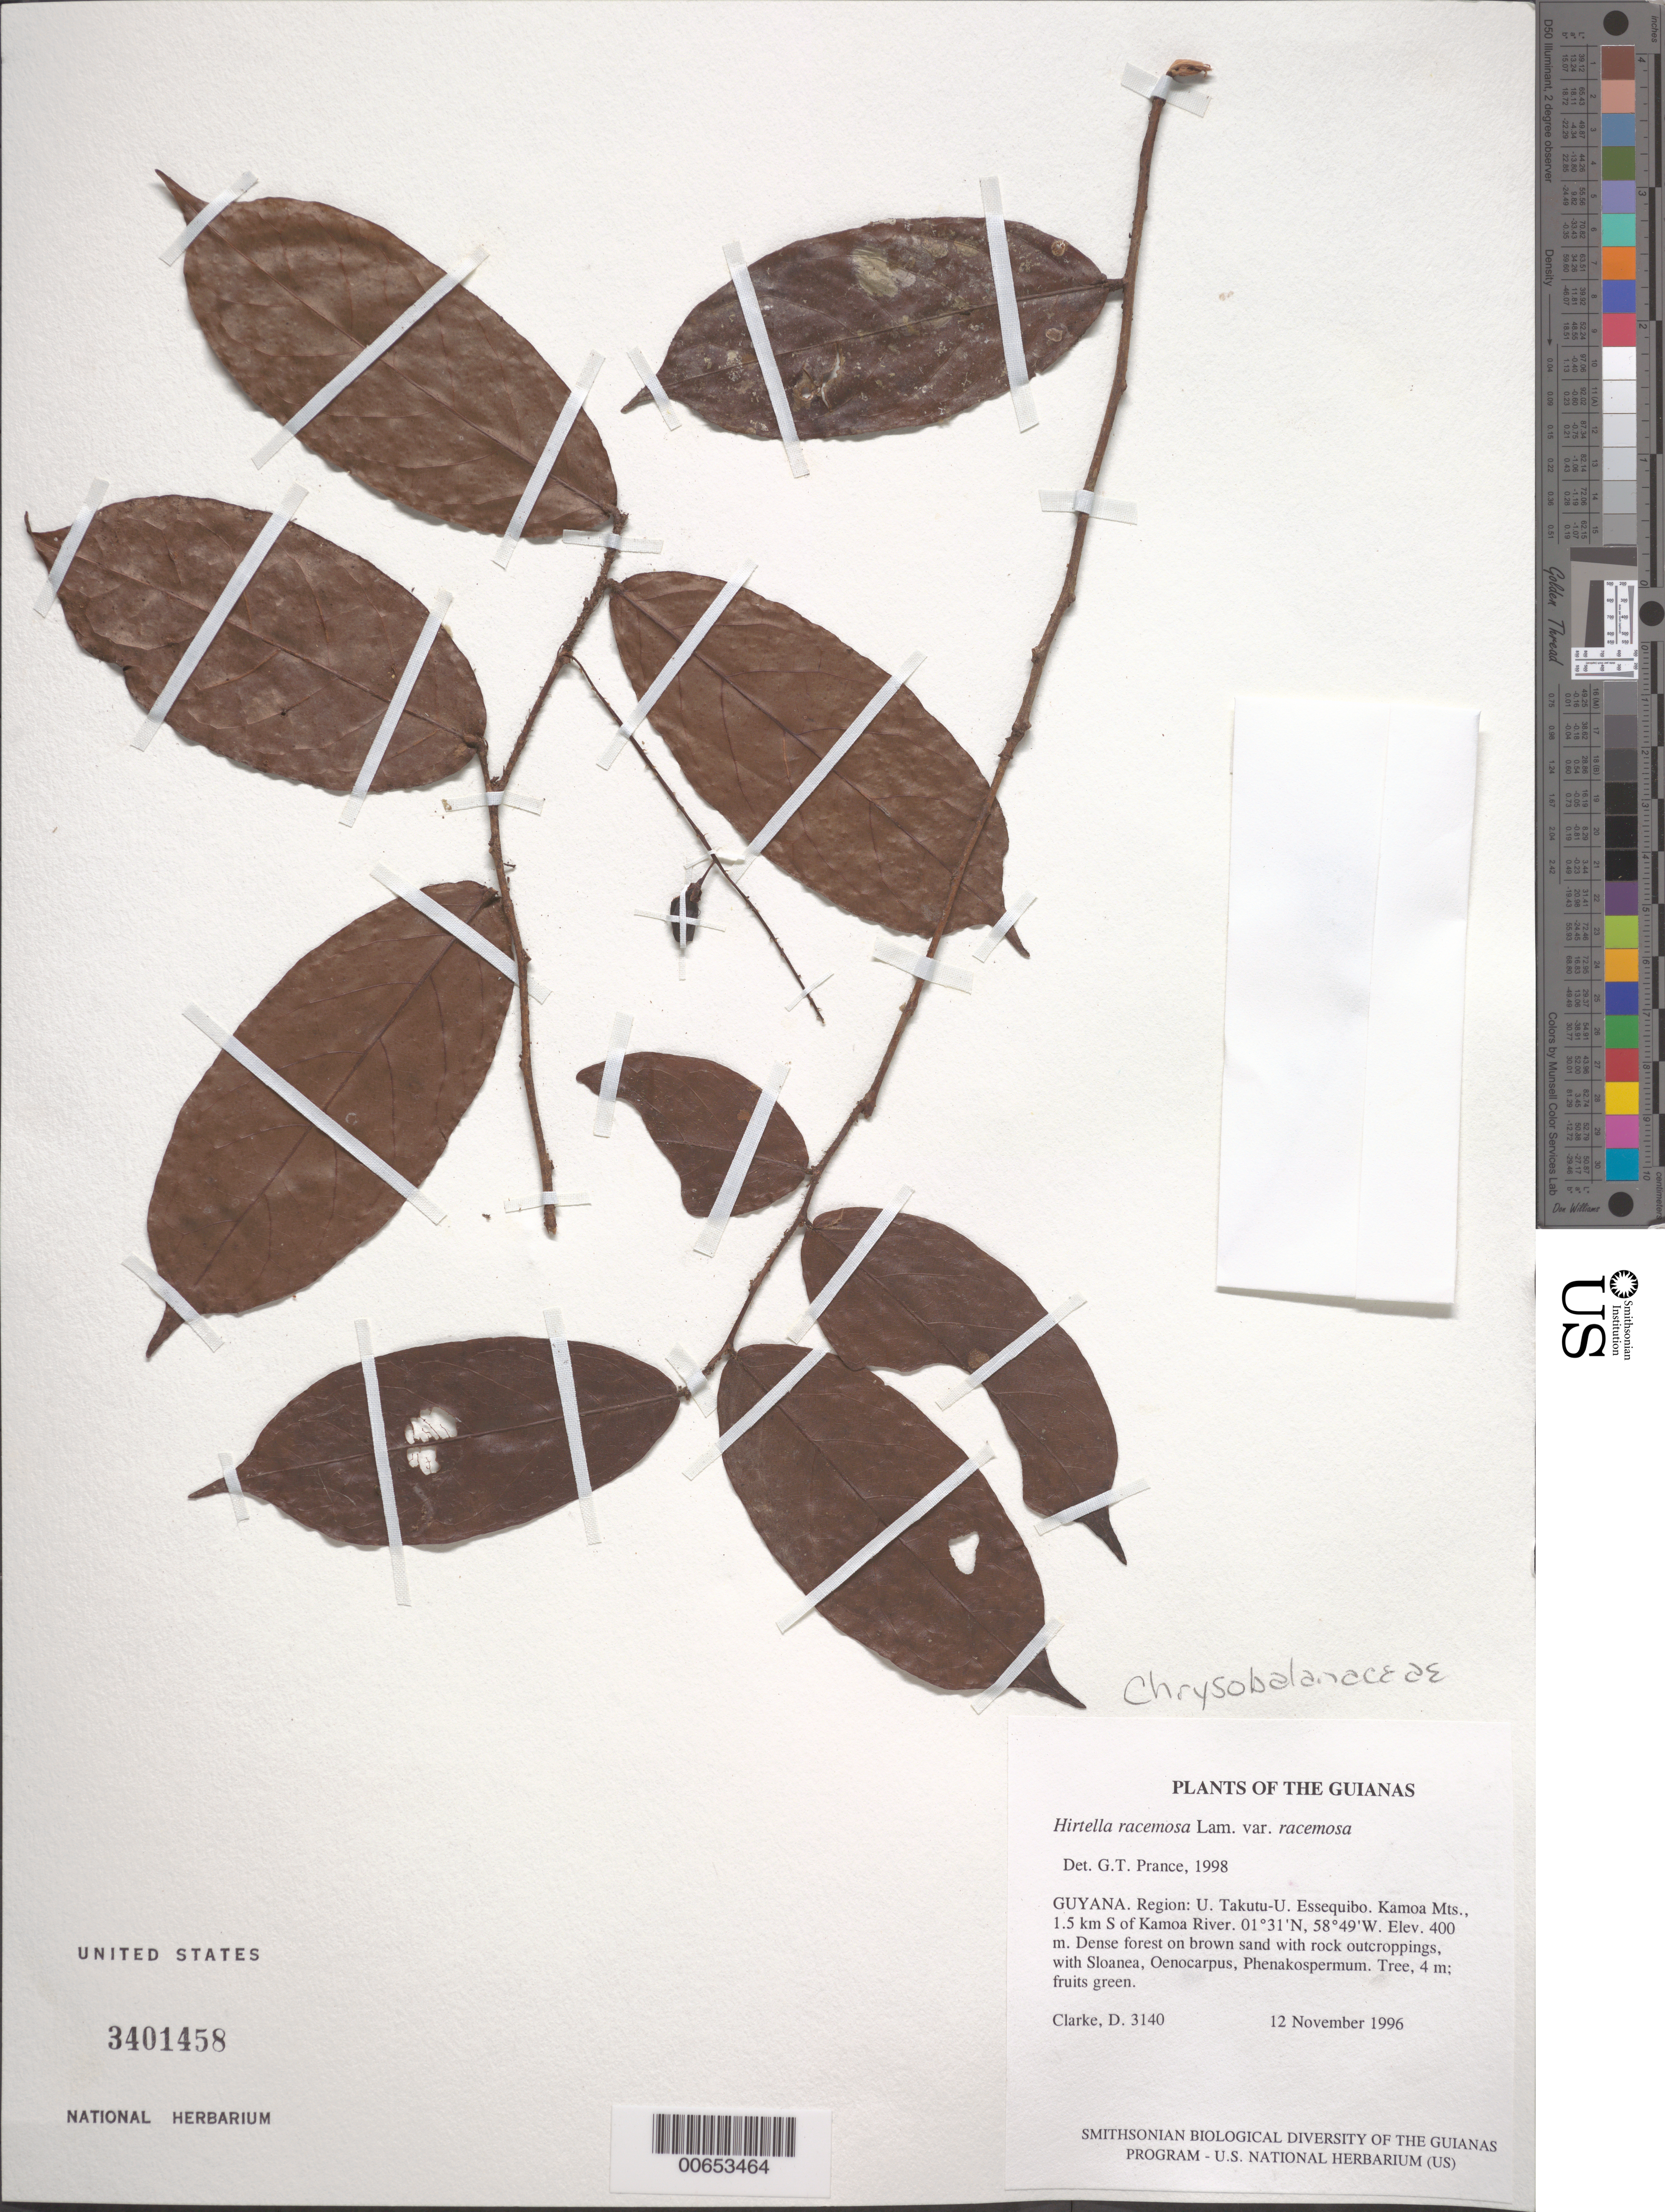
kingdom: Plantae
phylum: Tracheophyta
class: Magnoliopsida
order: Malpighiales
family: Chrysobalanaceae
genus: Hirtella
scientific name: Hirtella racemosa var. racemosa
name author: Lam.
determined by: Prance, G. T.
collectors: H. D. Clarke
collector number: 3140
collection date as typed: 12 November 1996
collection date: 1996-11-12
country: Guyana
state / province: U. Takutu-U. Essequibo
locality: Kamoa Mts., 1.5 km S of Kamoa River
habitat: Dense forest on brown sand with rock outcroppings, with Sloanea, Oenocarpus, Phenakospermum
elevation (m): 400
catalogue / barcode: US 3401458